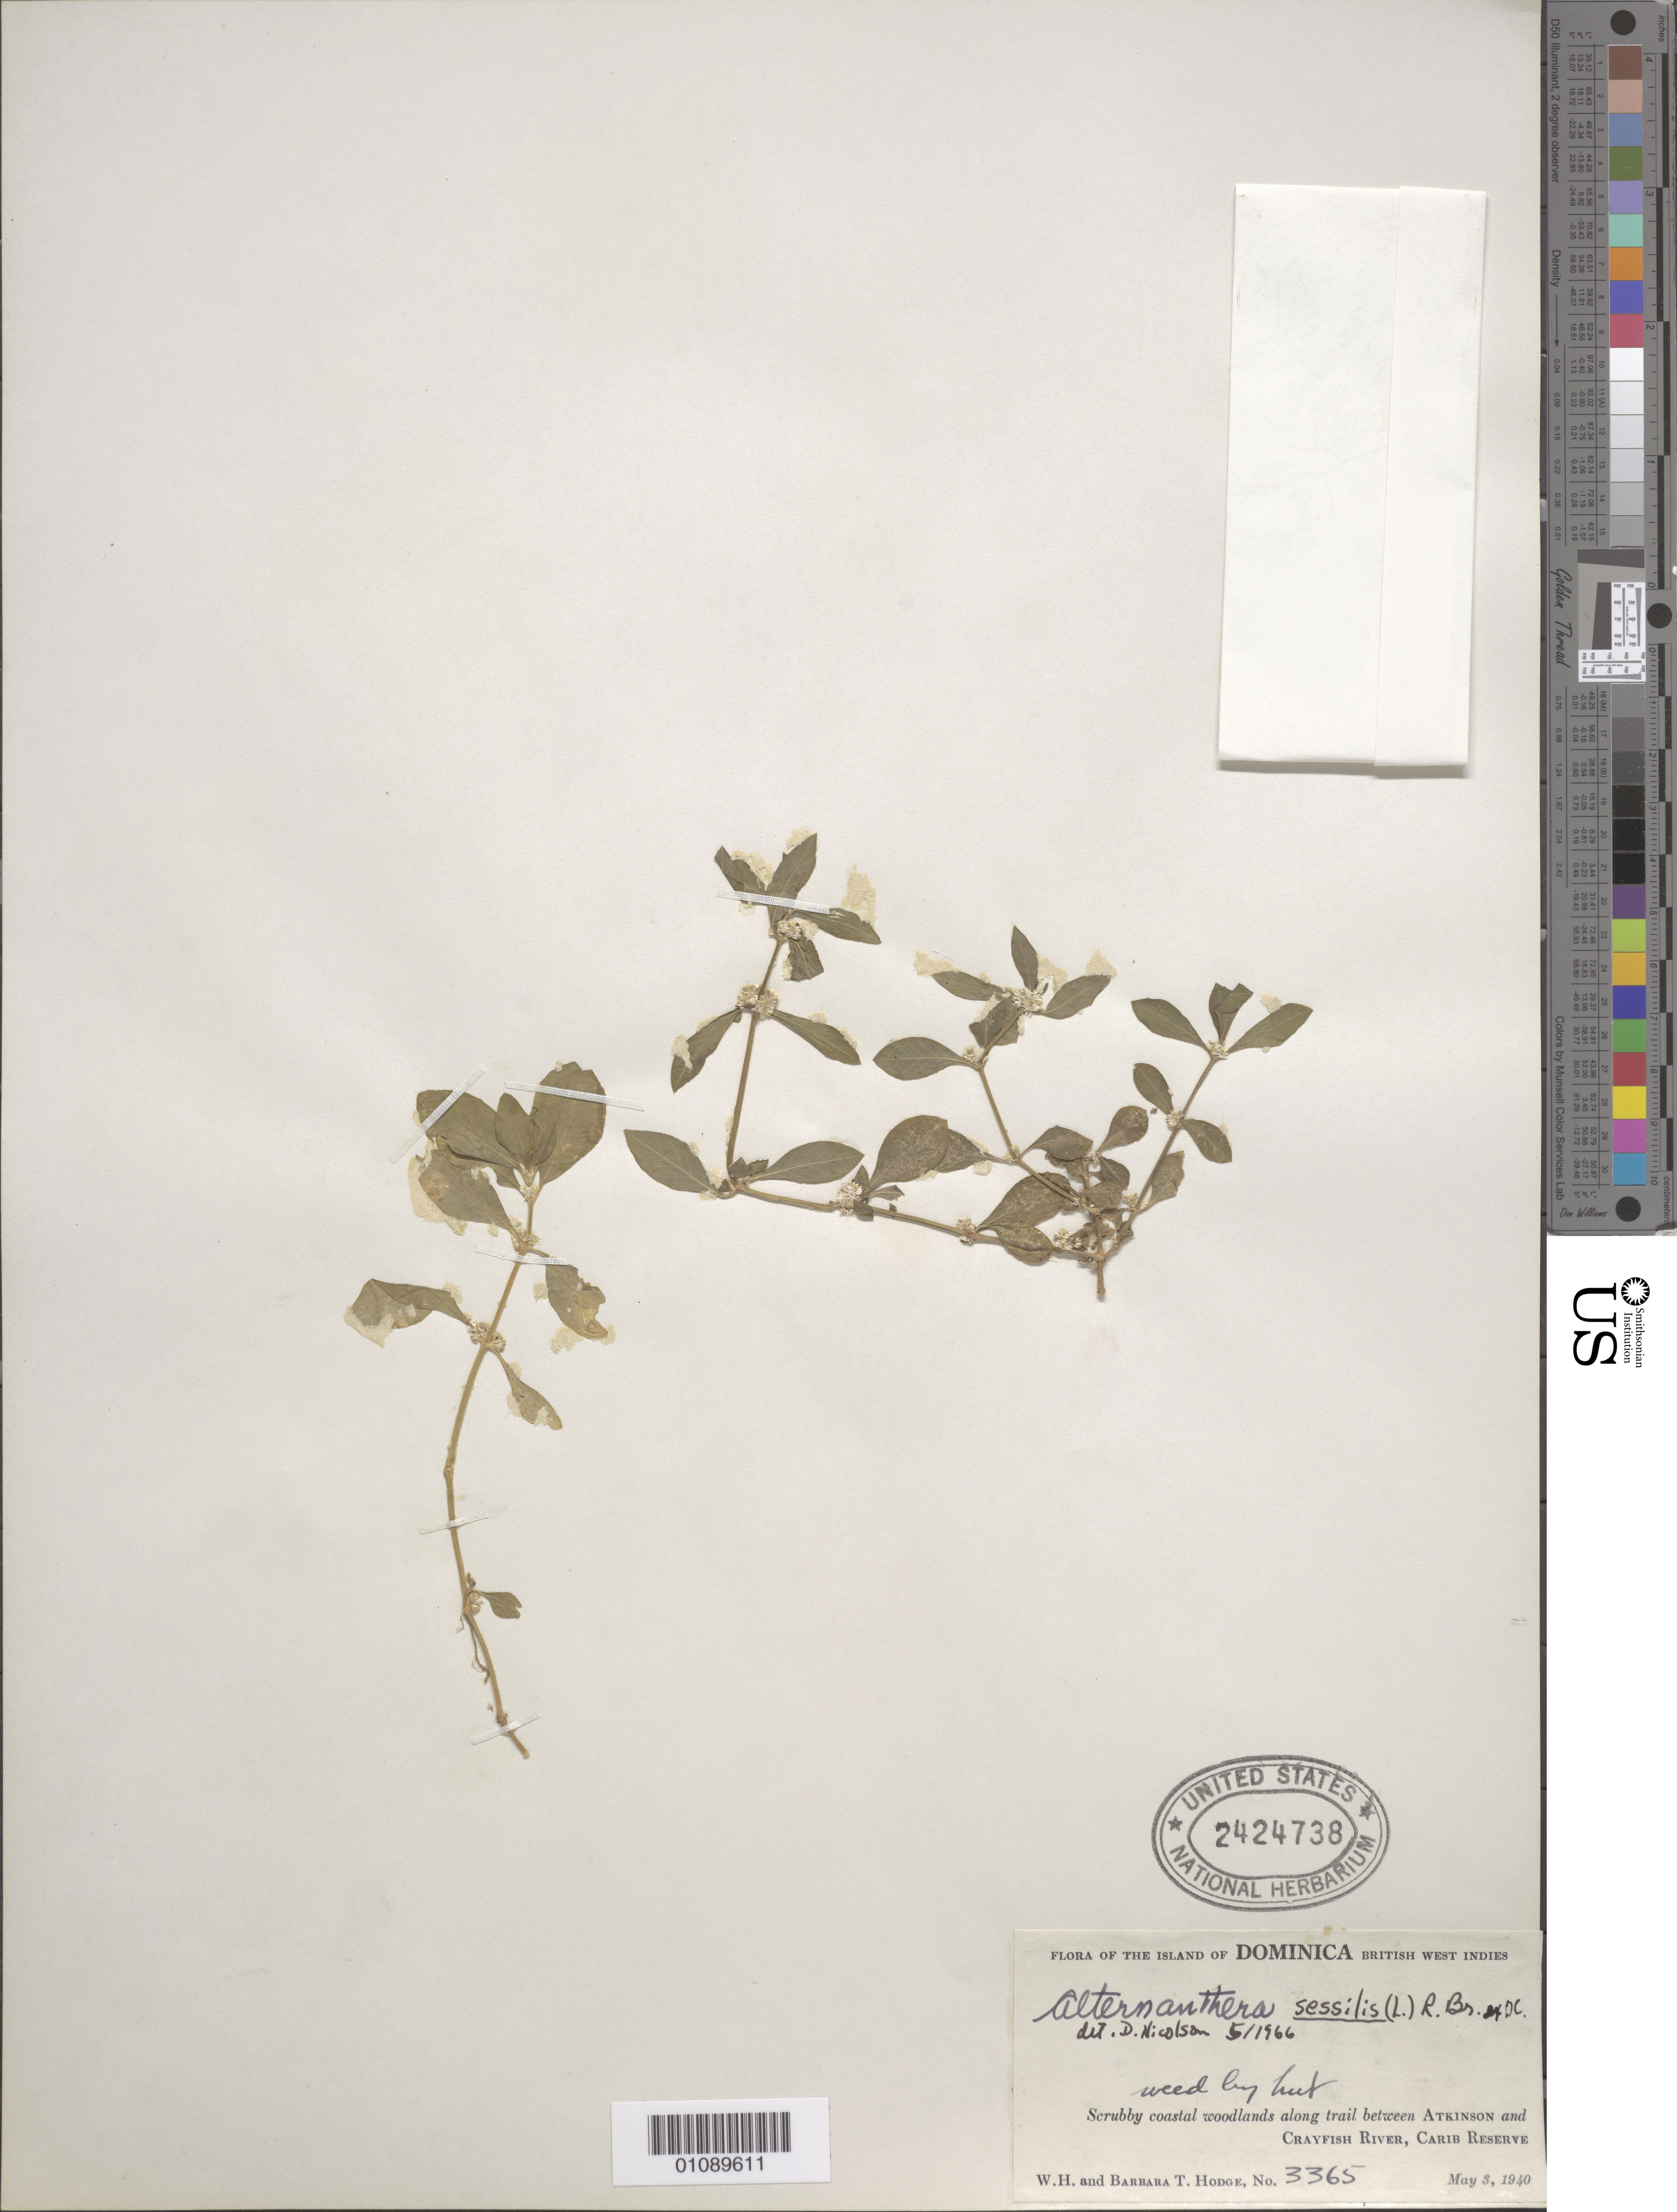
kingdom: Plantae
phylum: Tracheophyta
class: Magnoliopsida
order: Caryophyllales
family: Amaranthaceae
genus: Alternanthera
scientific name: Alternanthera sessilis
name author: (L.) DC.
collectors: B. Hodge & W. Hodge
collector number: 3365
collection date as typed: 03 May 1940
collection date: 1940-05-03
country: Dominica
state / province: St. David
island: Dominica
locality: Carib Reserve, between Atkinson and Crayfish River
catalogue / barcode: US 2424738